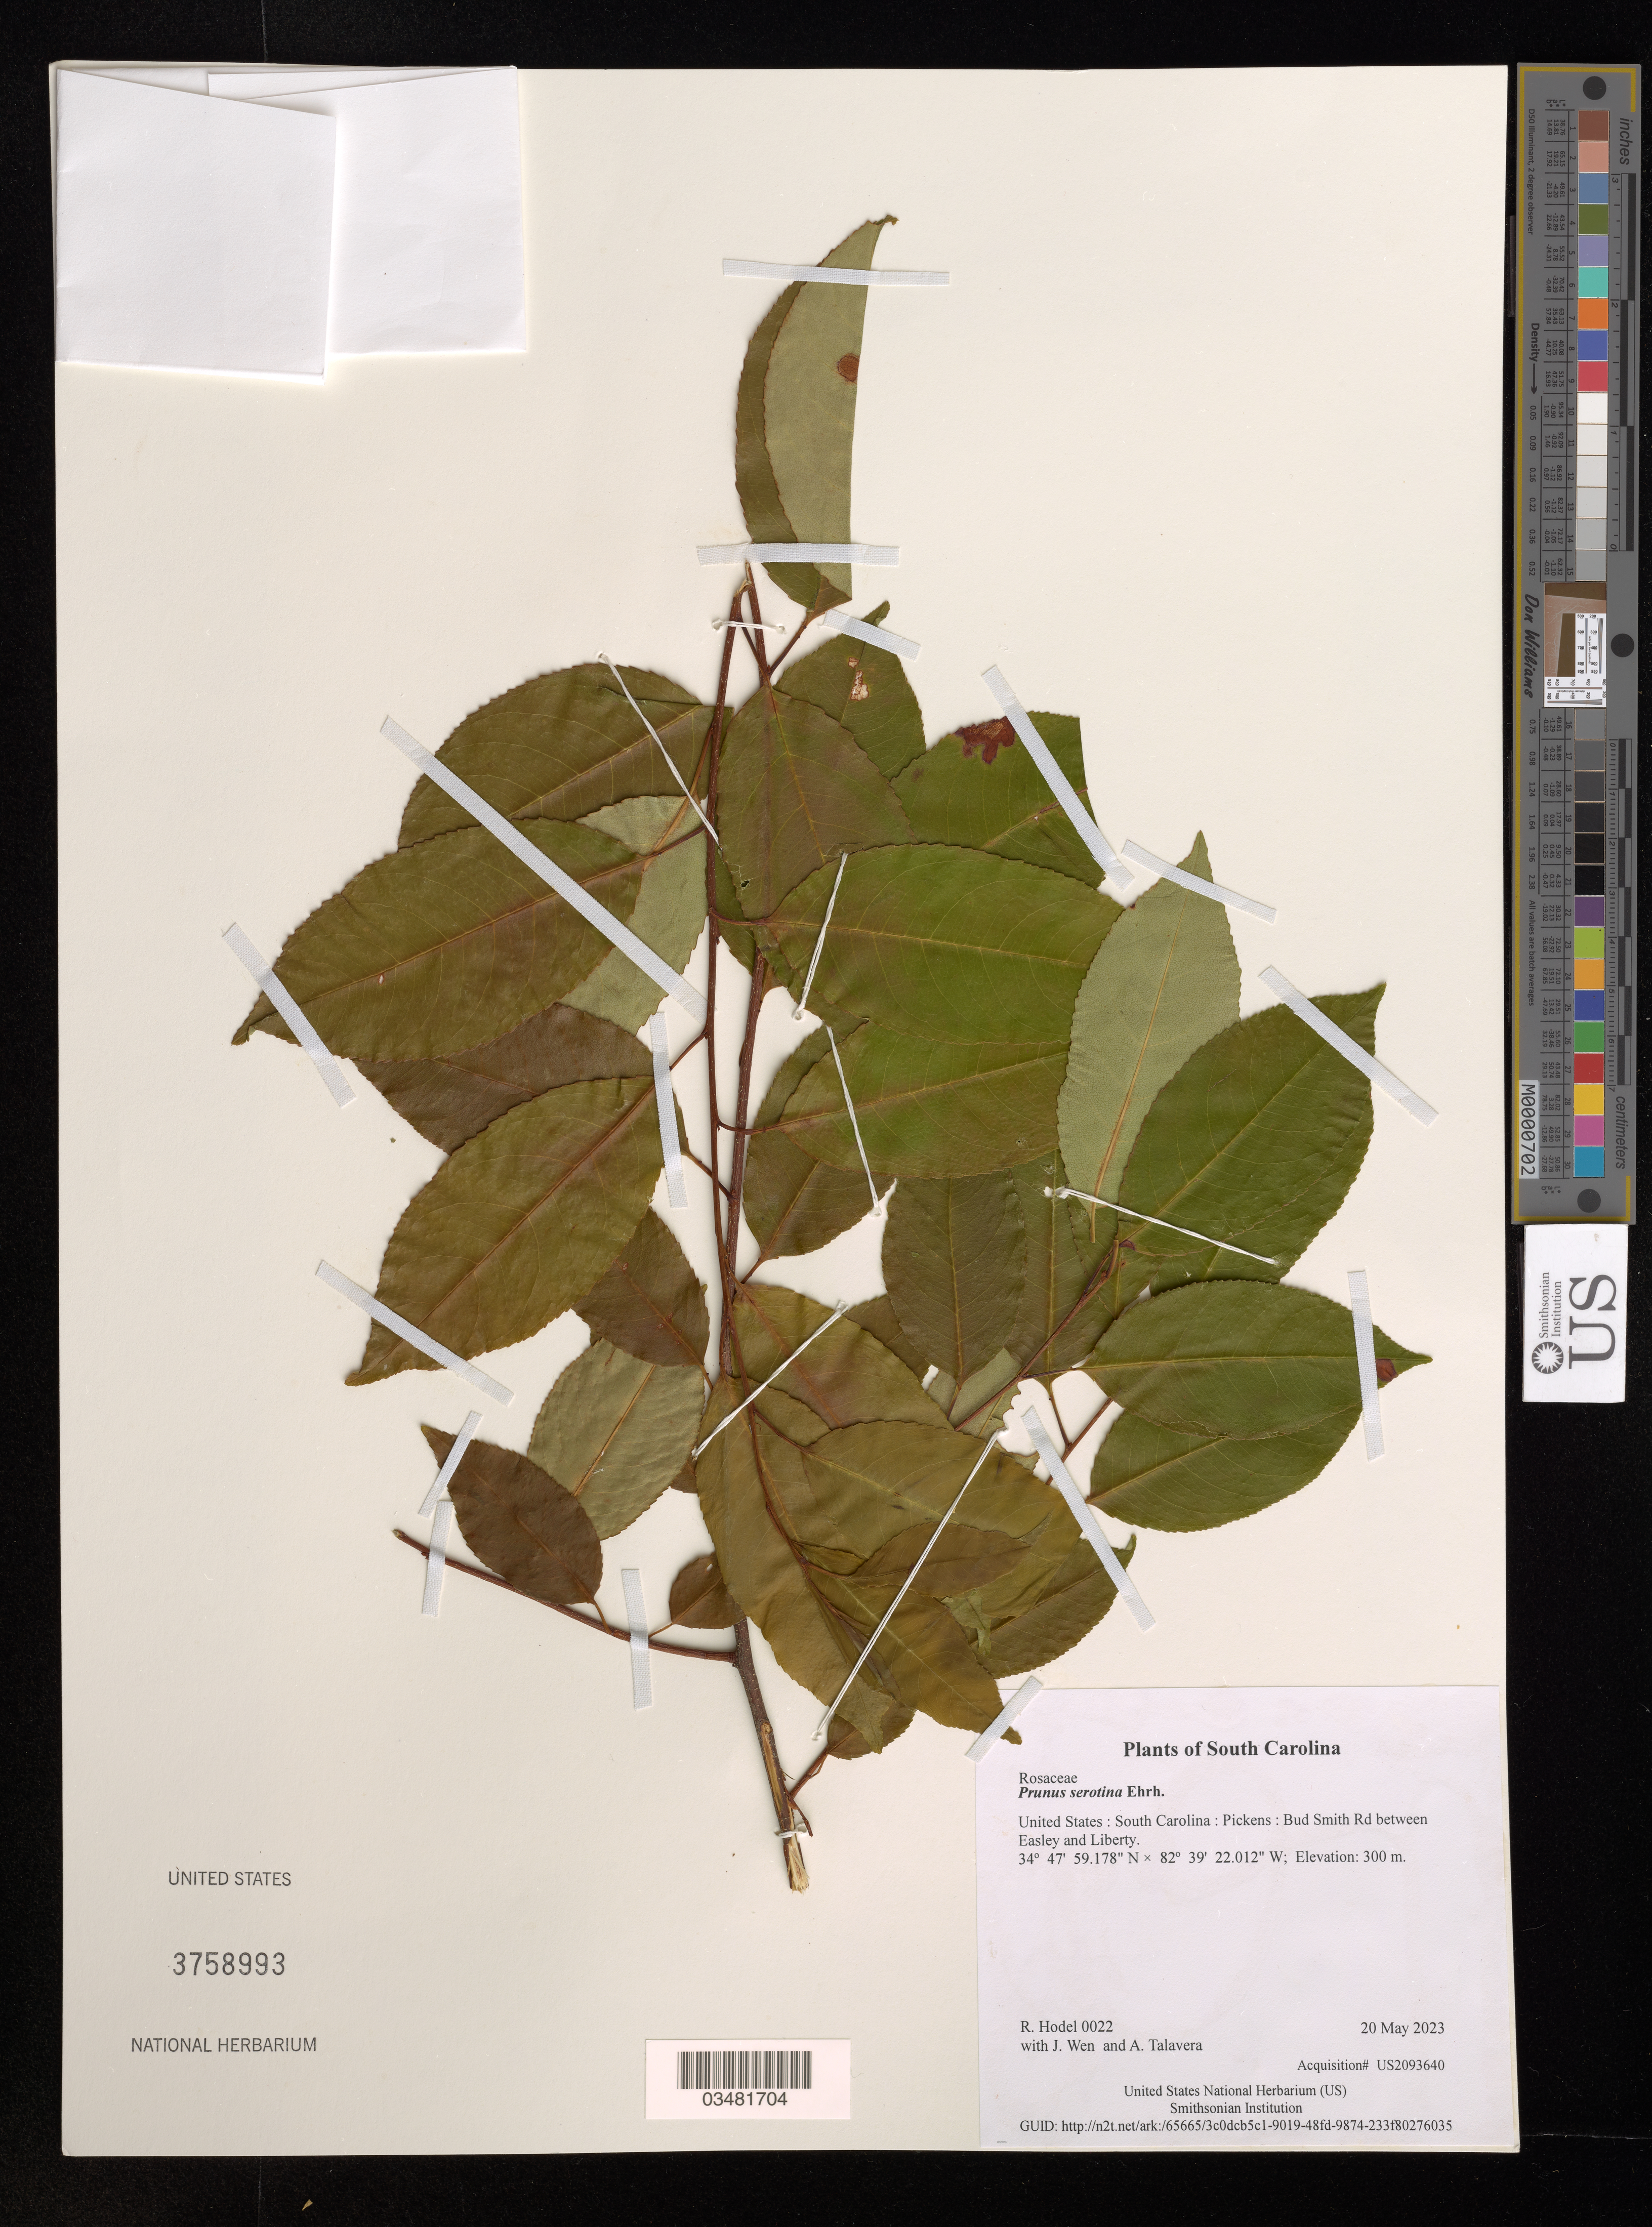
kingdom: Plantae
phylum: Tracheophyta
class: Magnoliopsida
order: Rosales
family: Rosaceae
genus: Prunus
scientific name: Prunus serotina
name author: Ehrh.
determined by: Hodel, Richard G. J.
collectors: R. Hodel, J. Wen & A. Talavera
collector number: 0022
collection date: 2023-05-20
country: United States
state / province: South Carolina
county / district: Pickens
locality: Bud Smith Rd between Easley and Liberty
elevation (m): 300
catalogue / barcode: US 3758993